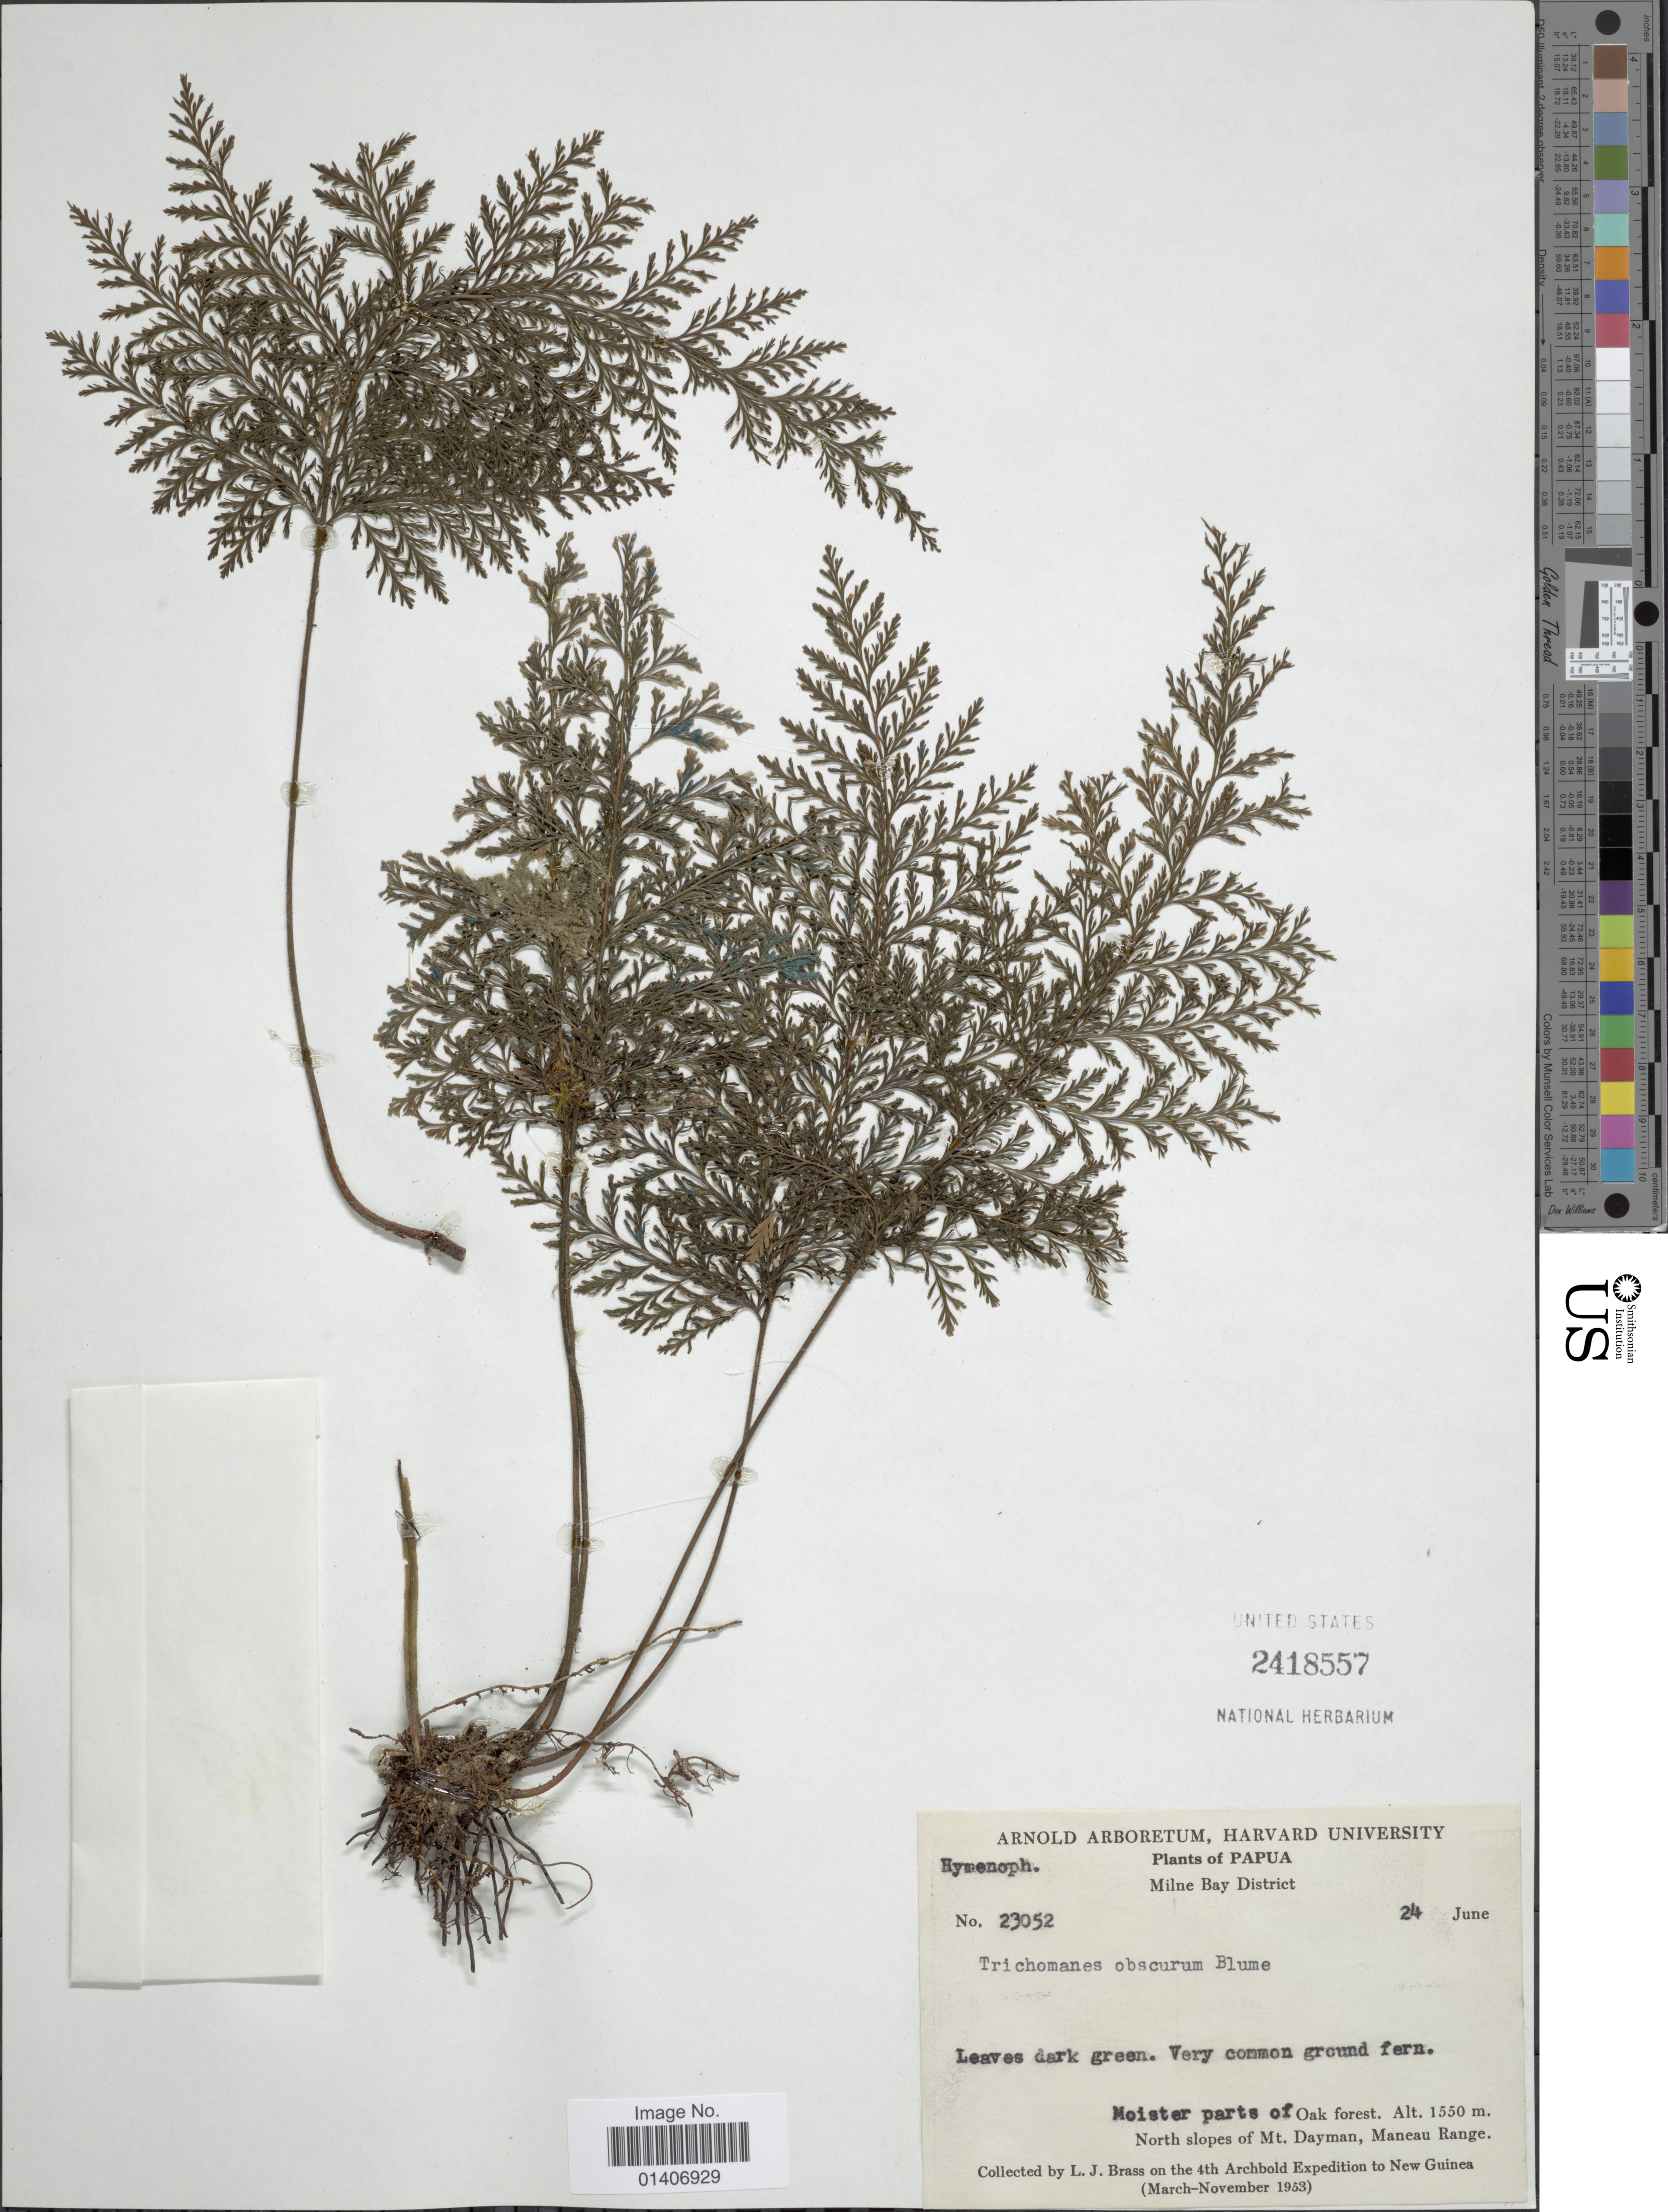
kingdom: Plantae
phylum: Tracheophyta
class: Polypodiopsida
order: Hymenophyllales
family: Hymenophyllaceae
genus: Abrodictyum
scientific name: Abrodictyum obscurum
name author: (Blume) Ebihara & K. Iwats.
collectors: L. J. Brass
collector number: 23052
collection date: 1953-06-24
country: Papua New Guinea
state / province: Milne Bay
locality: Papua, Milne Bay District, Moister parts of Oak forest, North slopes of mt. Dayman, Maneau Range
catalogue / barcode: US 2418557